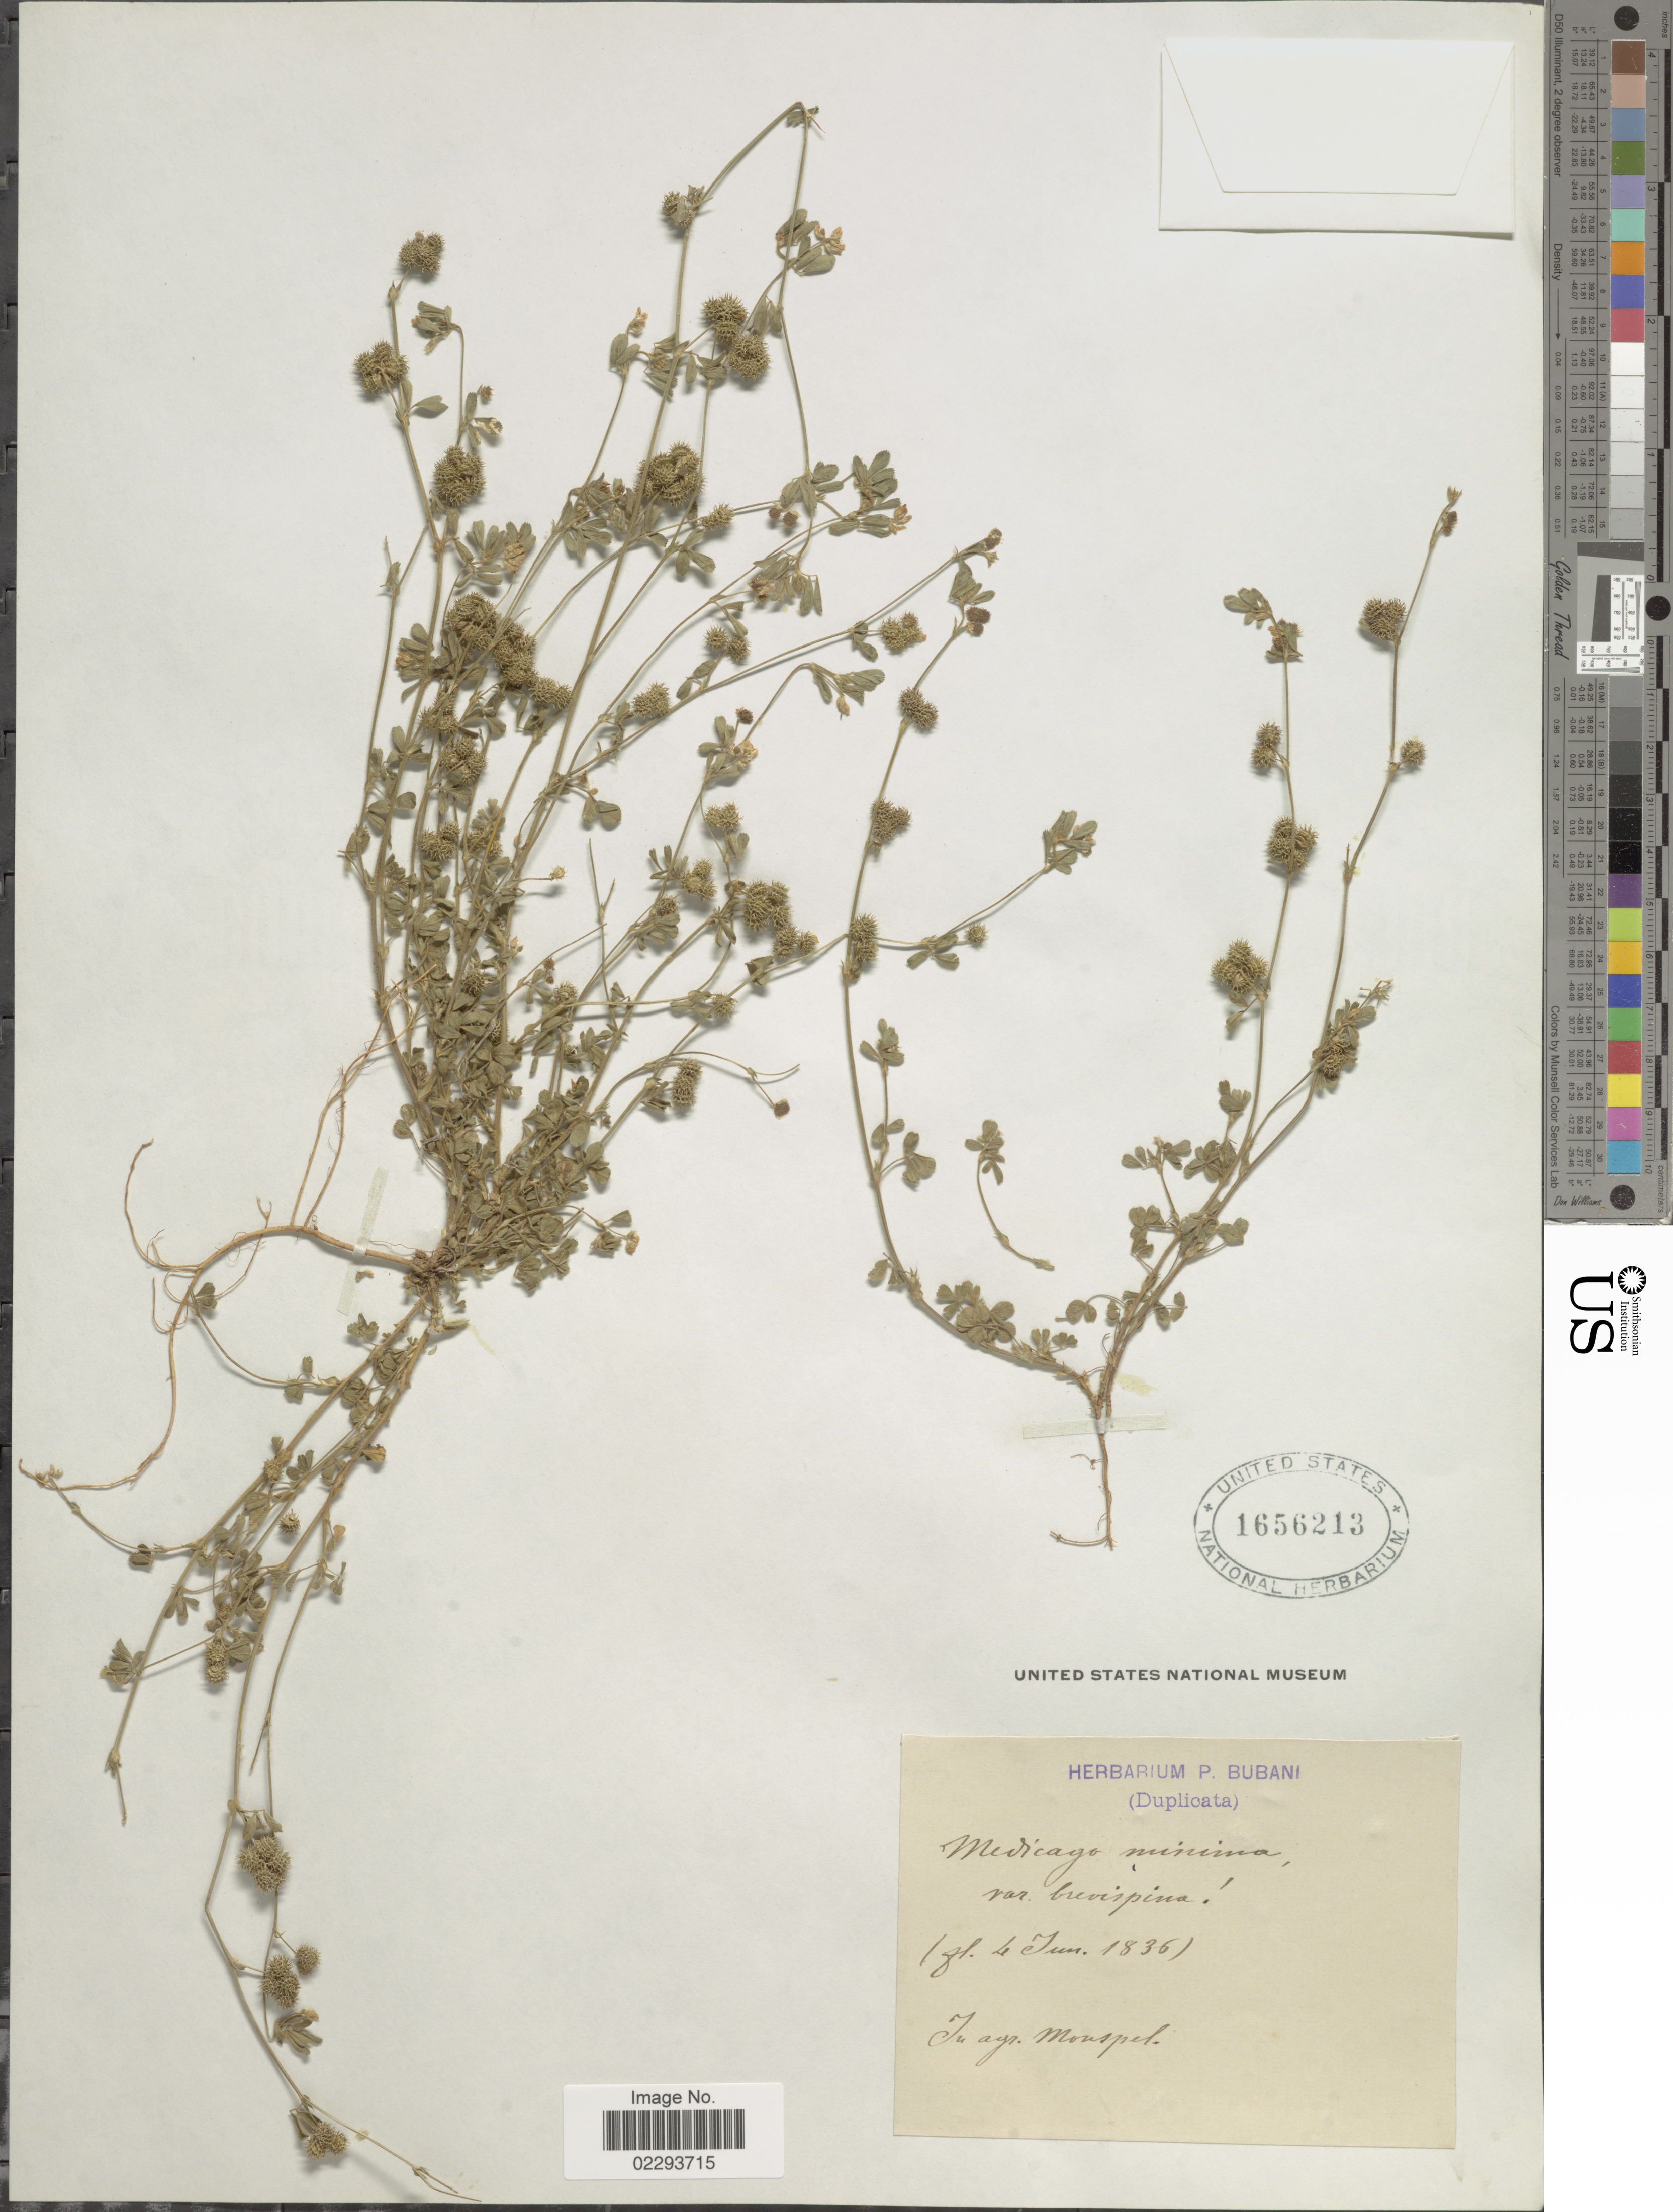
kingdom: Plantae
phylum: Tracheophyta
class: Magnoliopsida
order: Fabales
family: Fabaceae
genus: Medicago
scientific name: Medicago minima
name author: Lam.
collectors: ex herb. P. Bubani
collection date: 1836-06-04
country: France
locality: In agr. Monspel.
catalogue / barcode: US 1656213